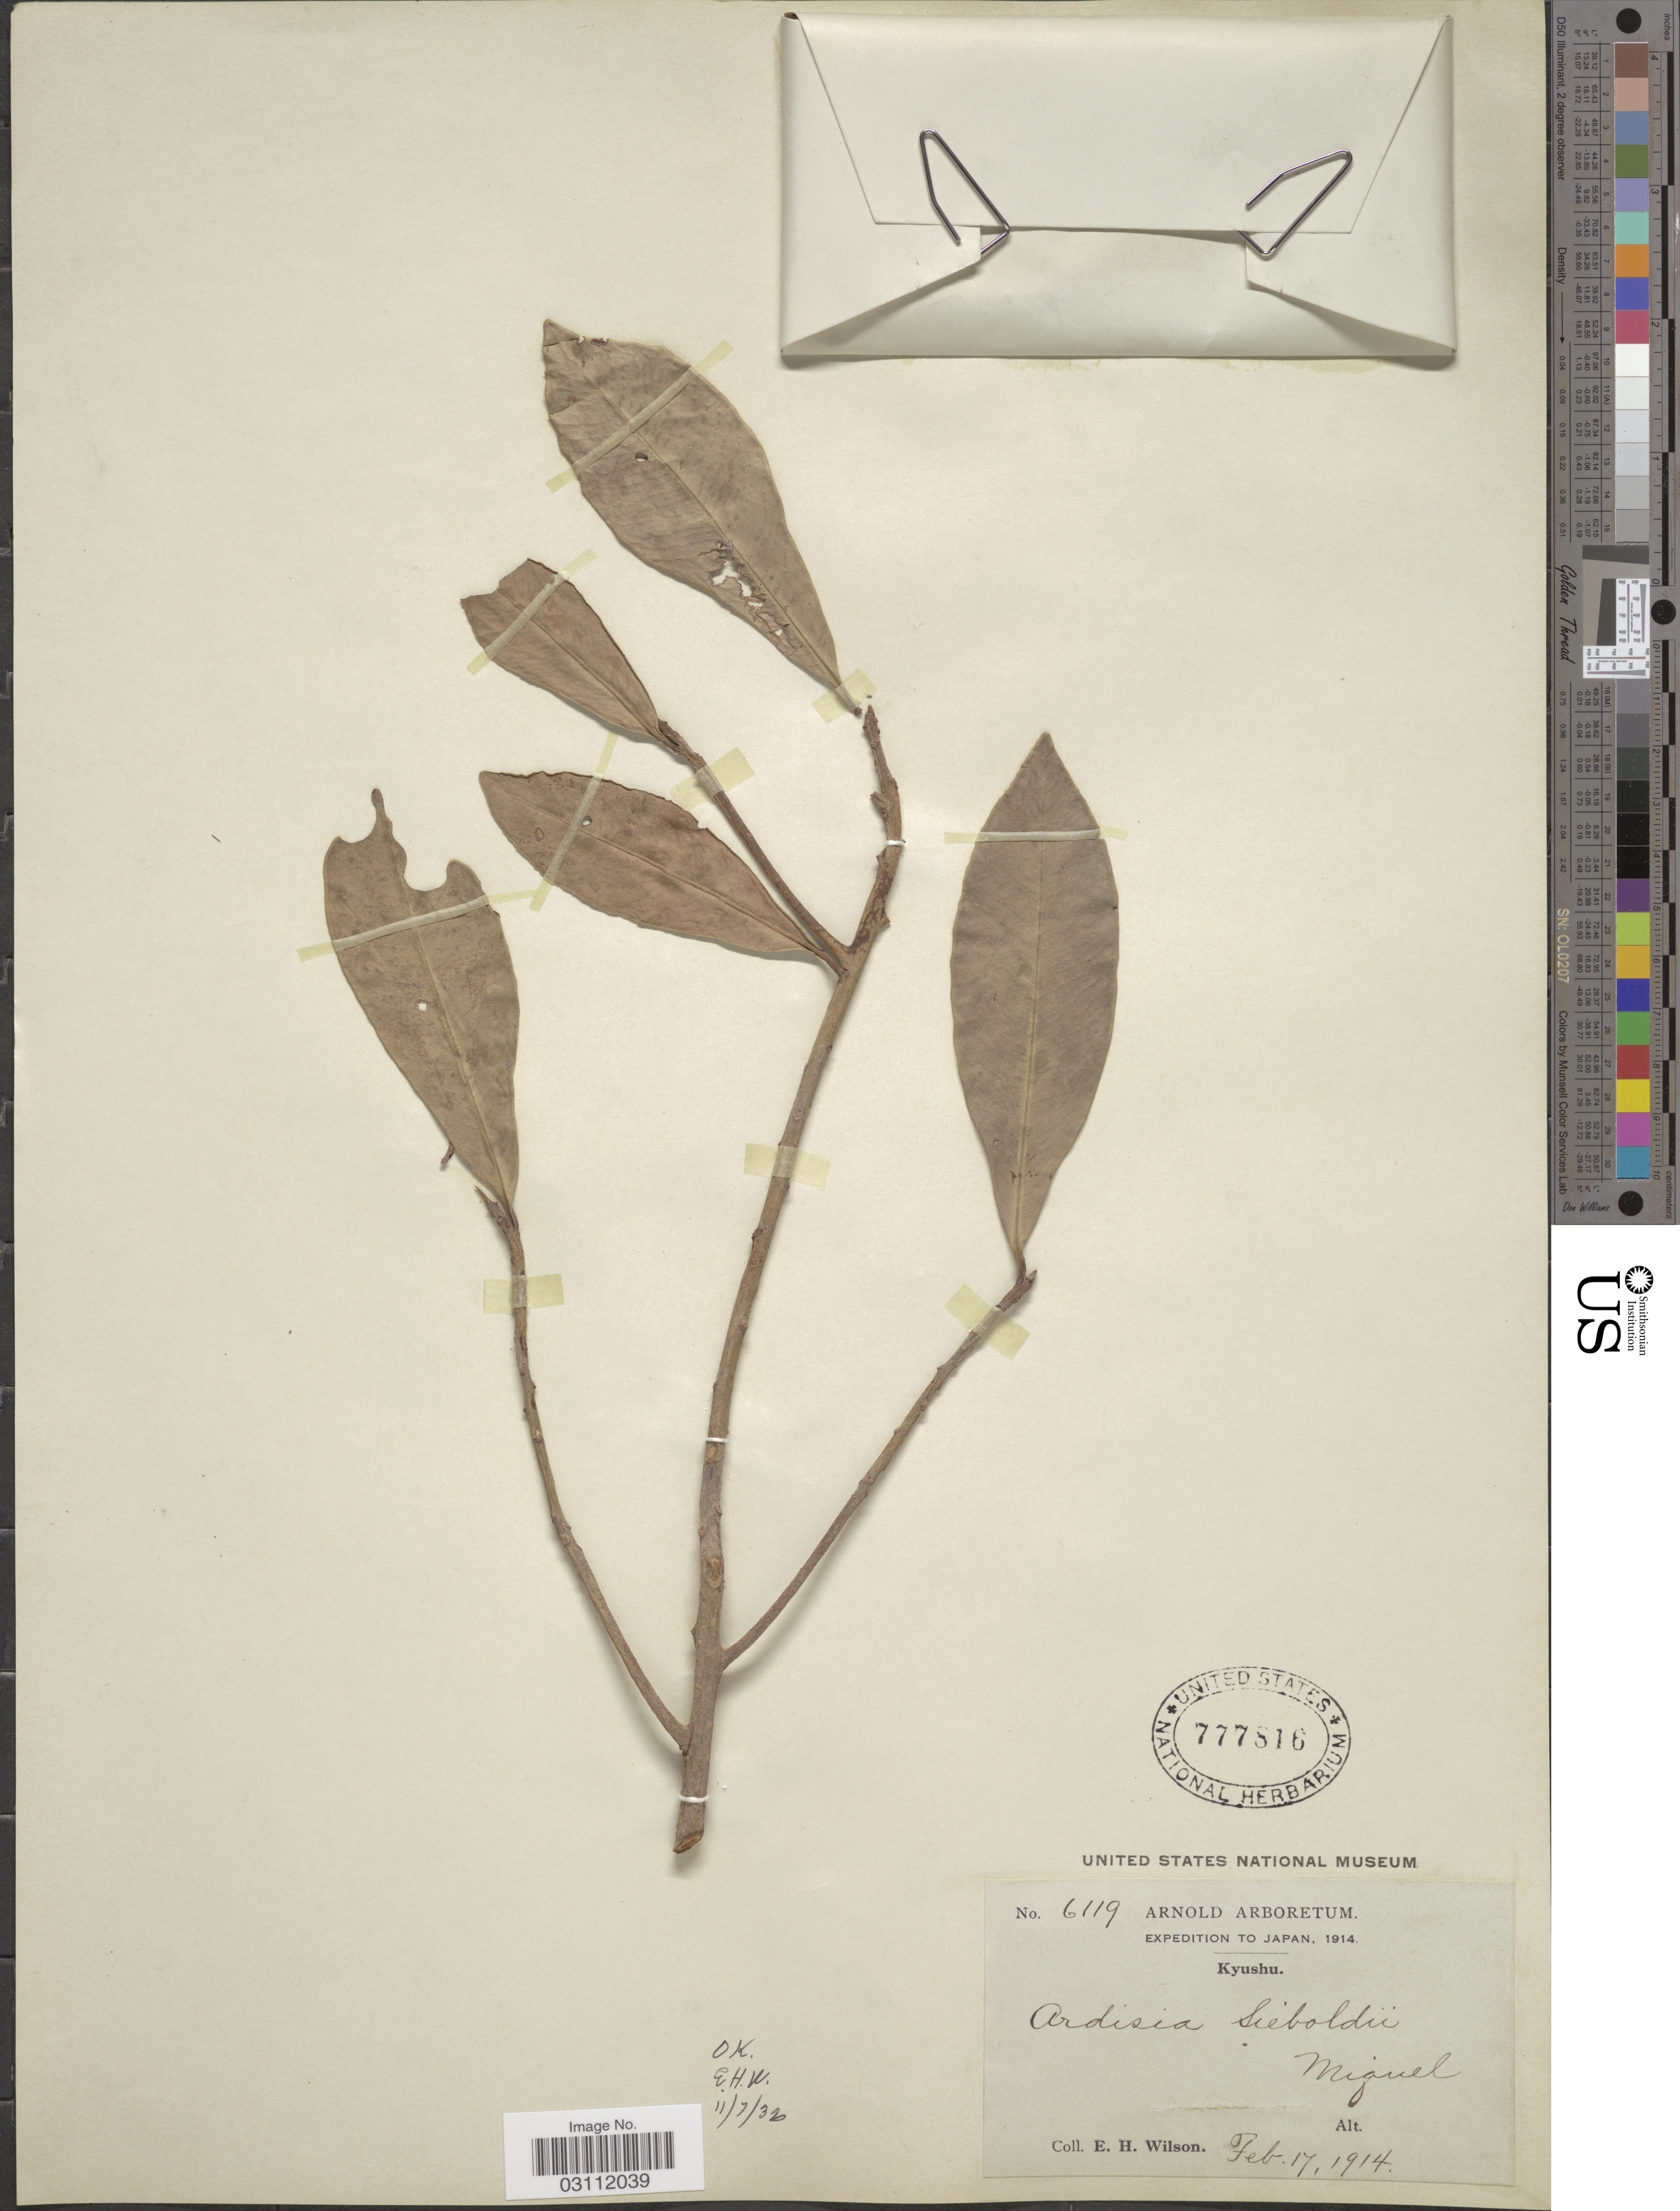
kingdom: Plantae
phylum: Tracheophyta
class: Magnoliopsida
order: Ericales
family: Primulaceae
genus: Ardisia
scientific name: Ardisia sieboldii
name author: Miq.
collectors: E. Wilson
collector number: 6119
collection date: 1914-02-17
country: Japan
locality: Japan, Kyushu.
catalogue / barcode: US 777816